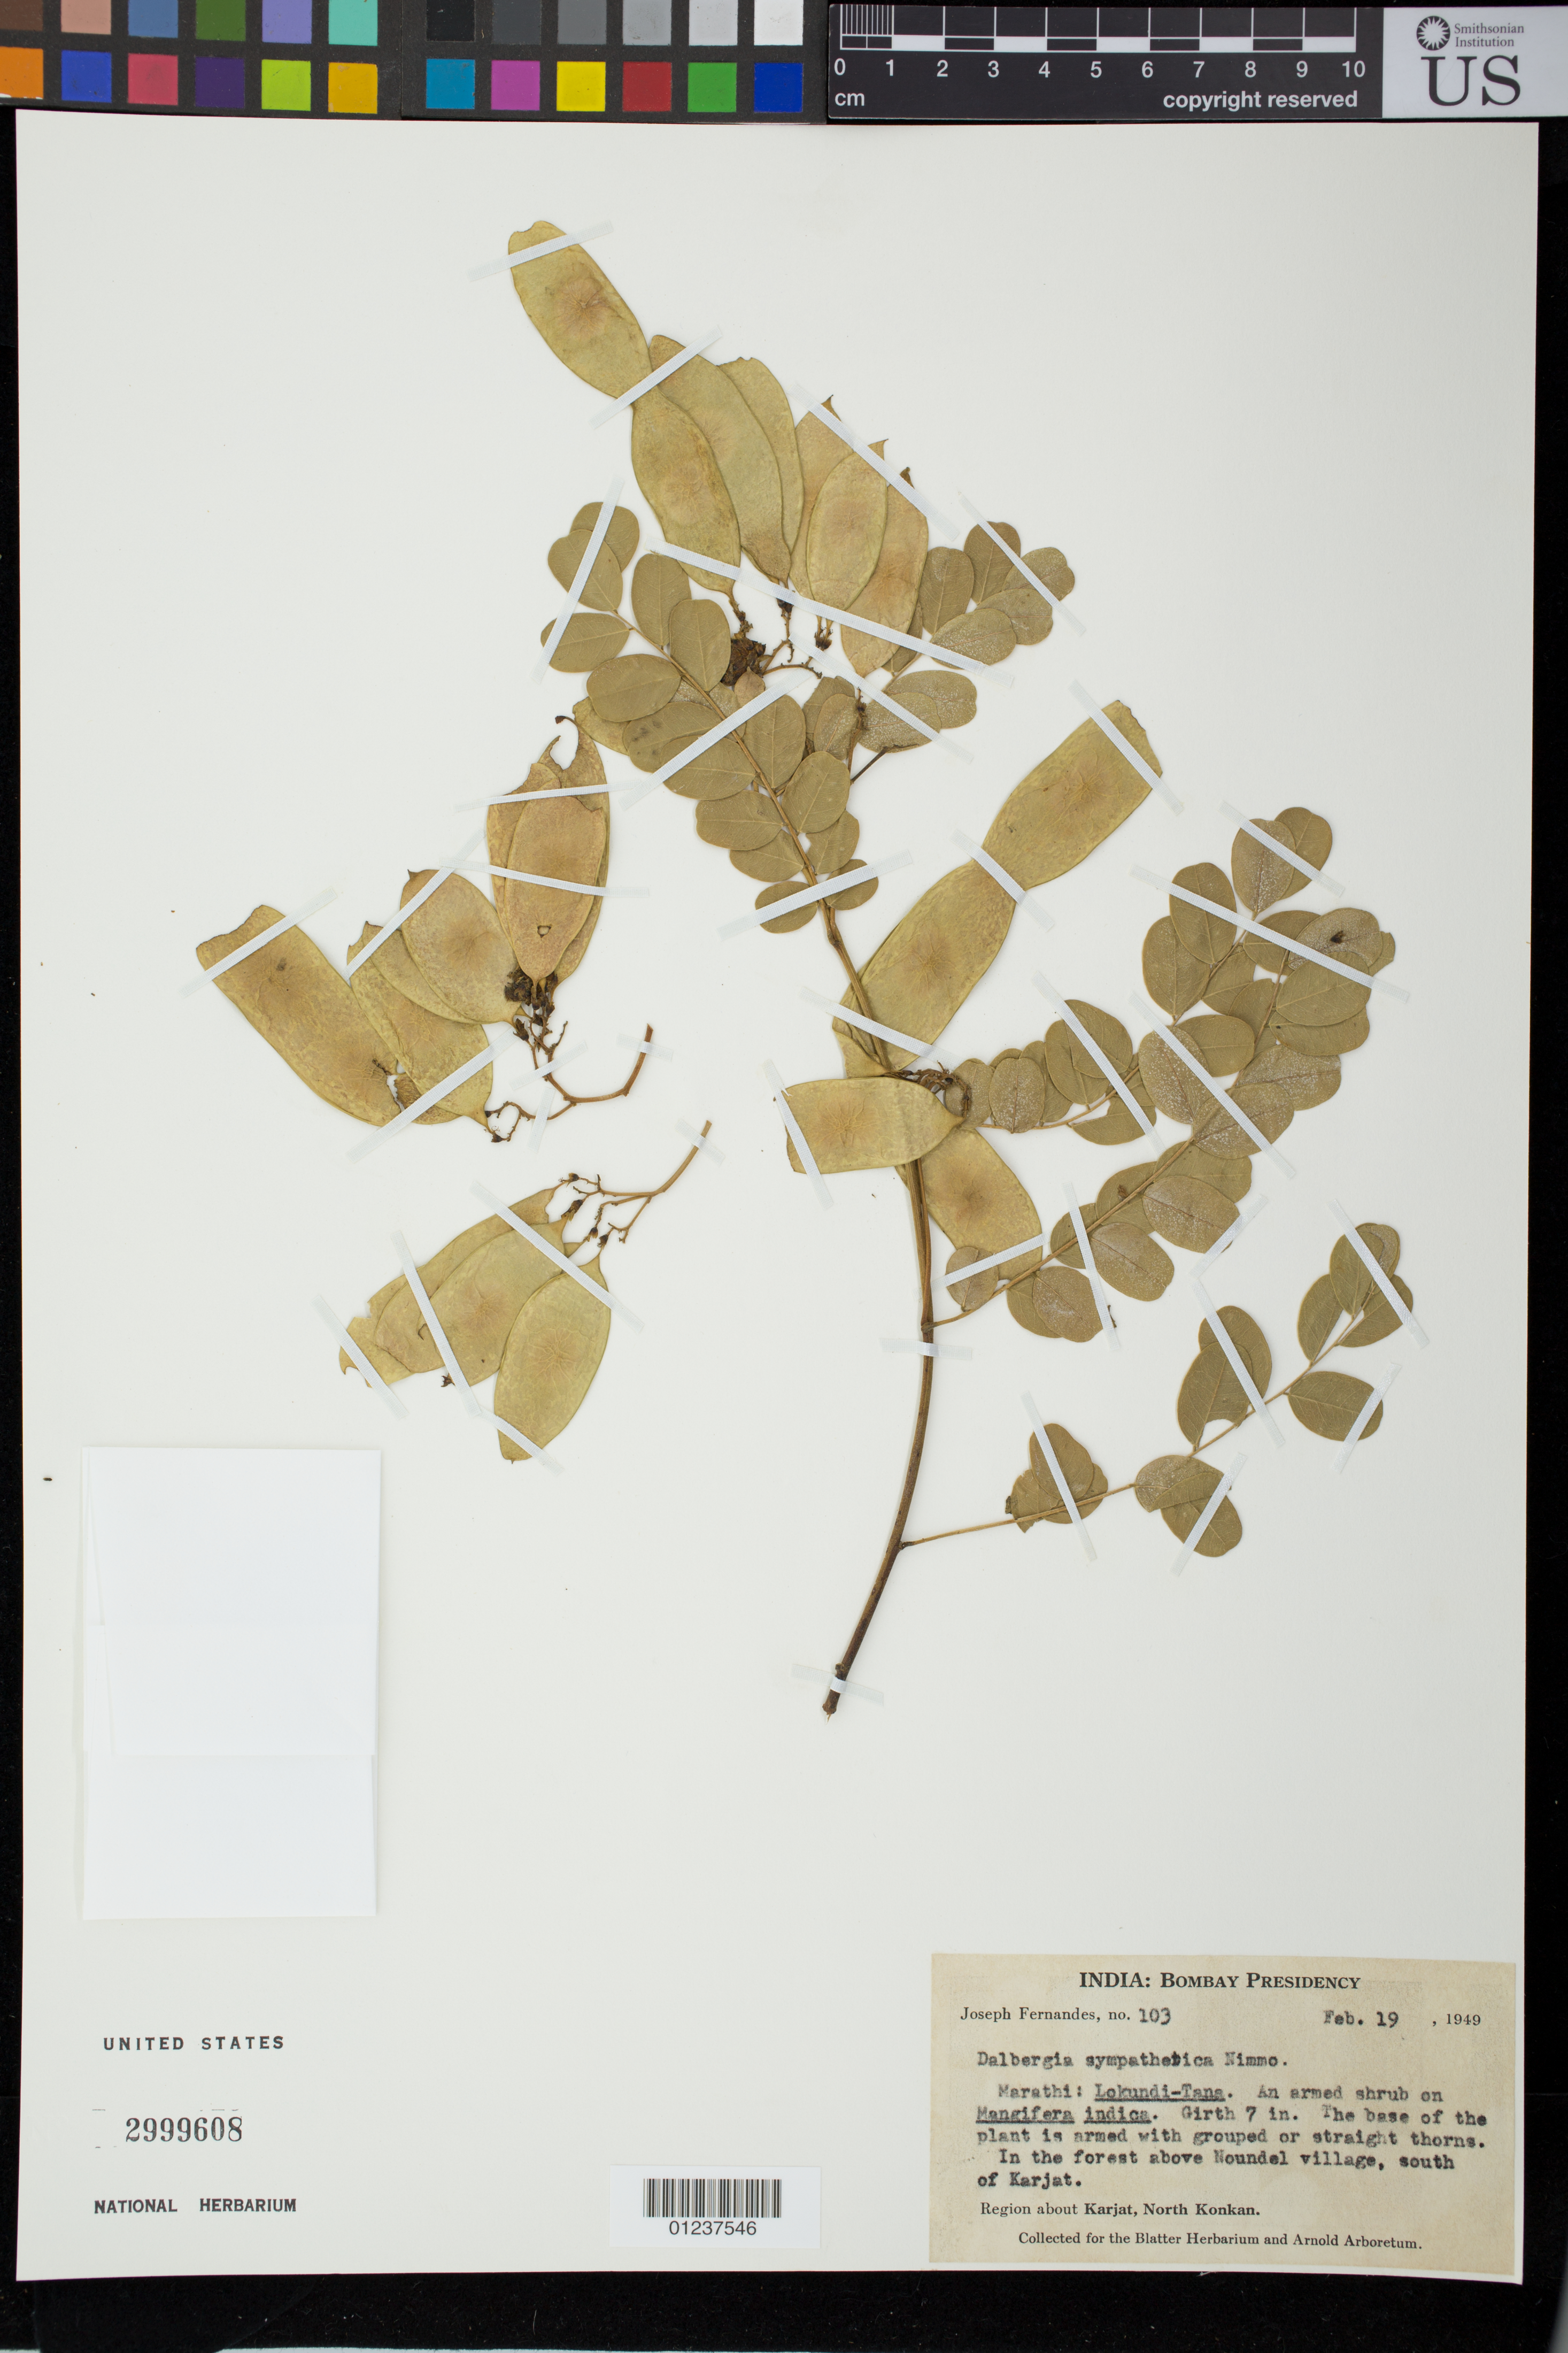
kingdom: Plantae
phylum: Tracheophyta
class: Magnoliopsida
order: Fabales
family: Fabaceae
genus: Dalbergia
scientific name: Dalbergia sympathetica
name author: Nimmo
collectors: J. Fernandes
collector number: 103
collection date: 1949-02-19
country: India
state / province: Maharashtra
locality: Marathi: Lokundi-Tana. Region about Karjat, North Konkan. In the forest about Noundel village, south of Karjat.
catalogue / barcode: US 2999608